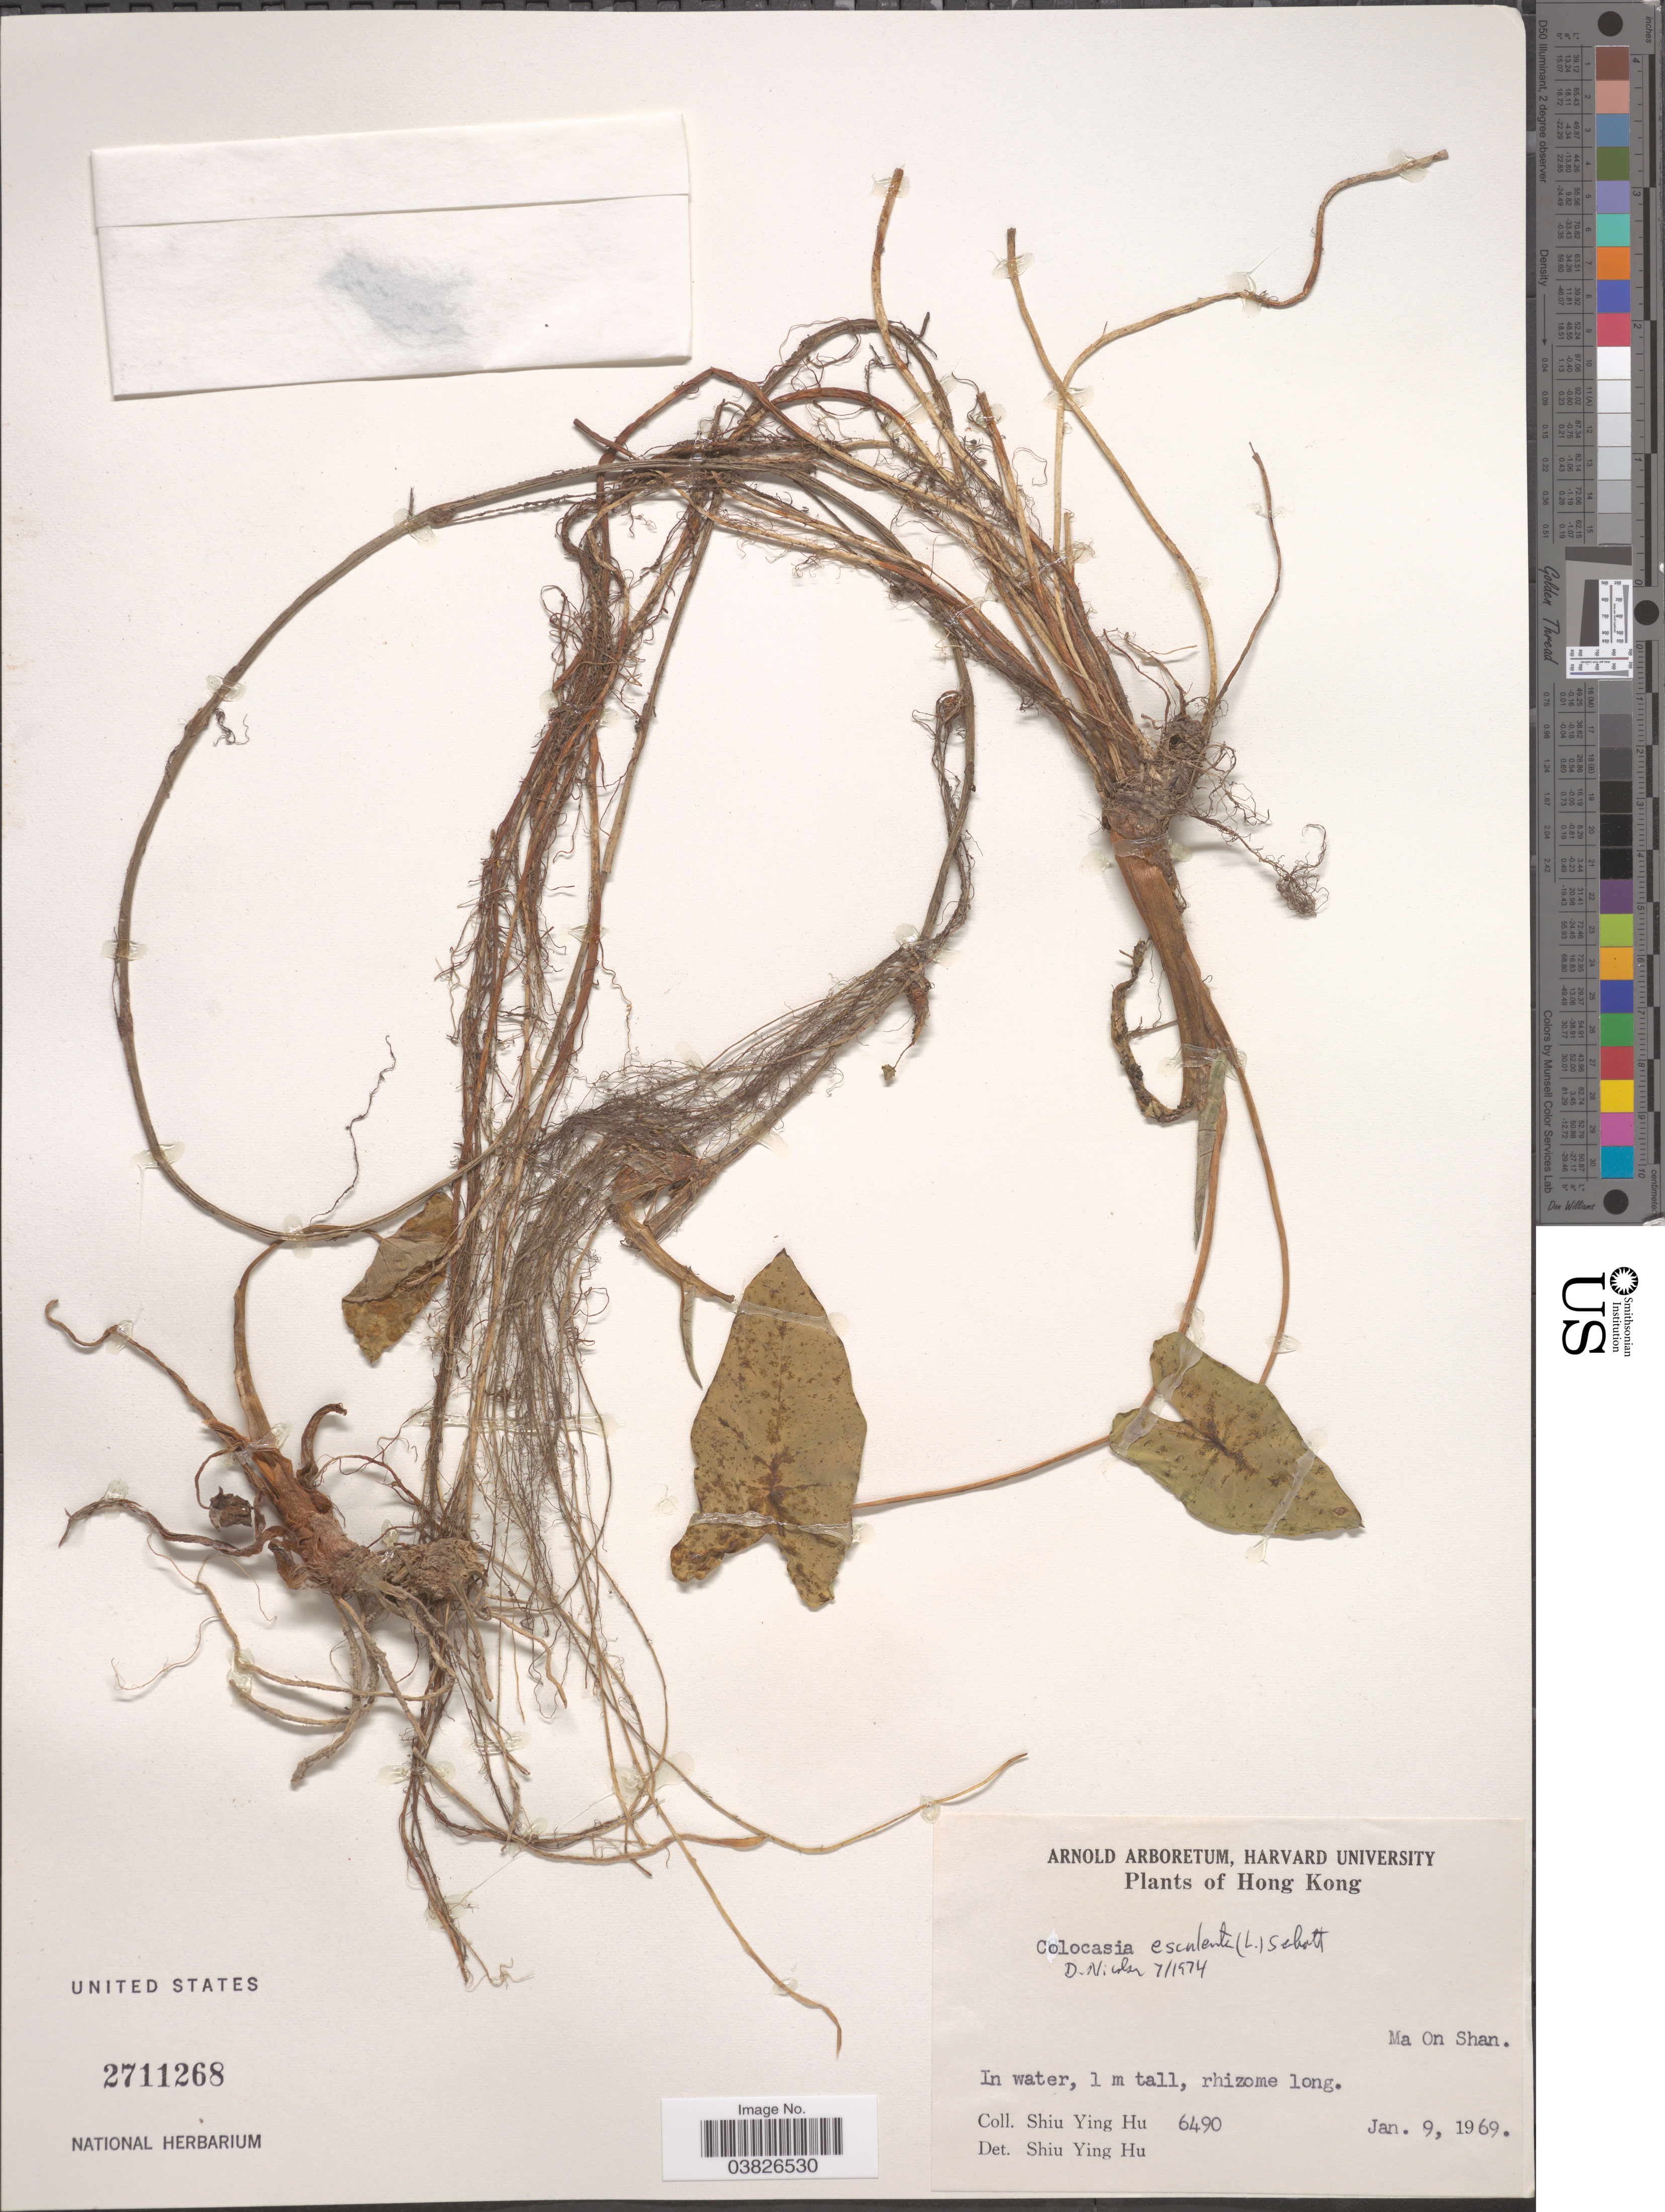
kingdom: Plantae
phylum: Tracheophyta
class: Liliopsida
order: Alismatales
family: Araceae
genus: Colocasia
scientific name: Colocasia esculenta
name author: (L.) Schott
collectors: S. Y. Hu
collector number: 6490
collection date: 1969-01-09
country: China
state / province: Hong Kong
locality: Ma On Shan.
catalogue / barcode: US 2711268